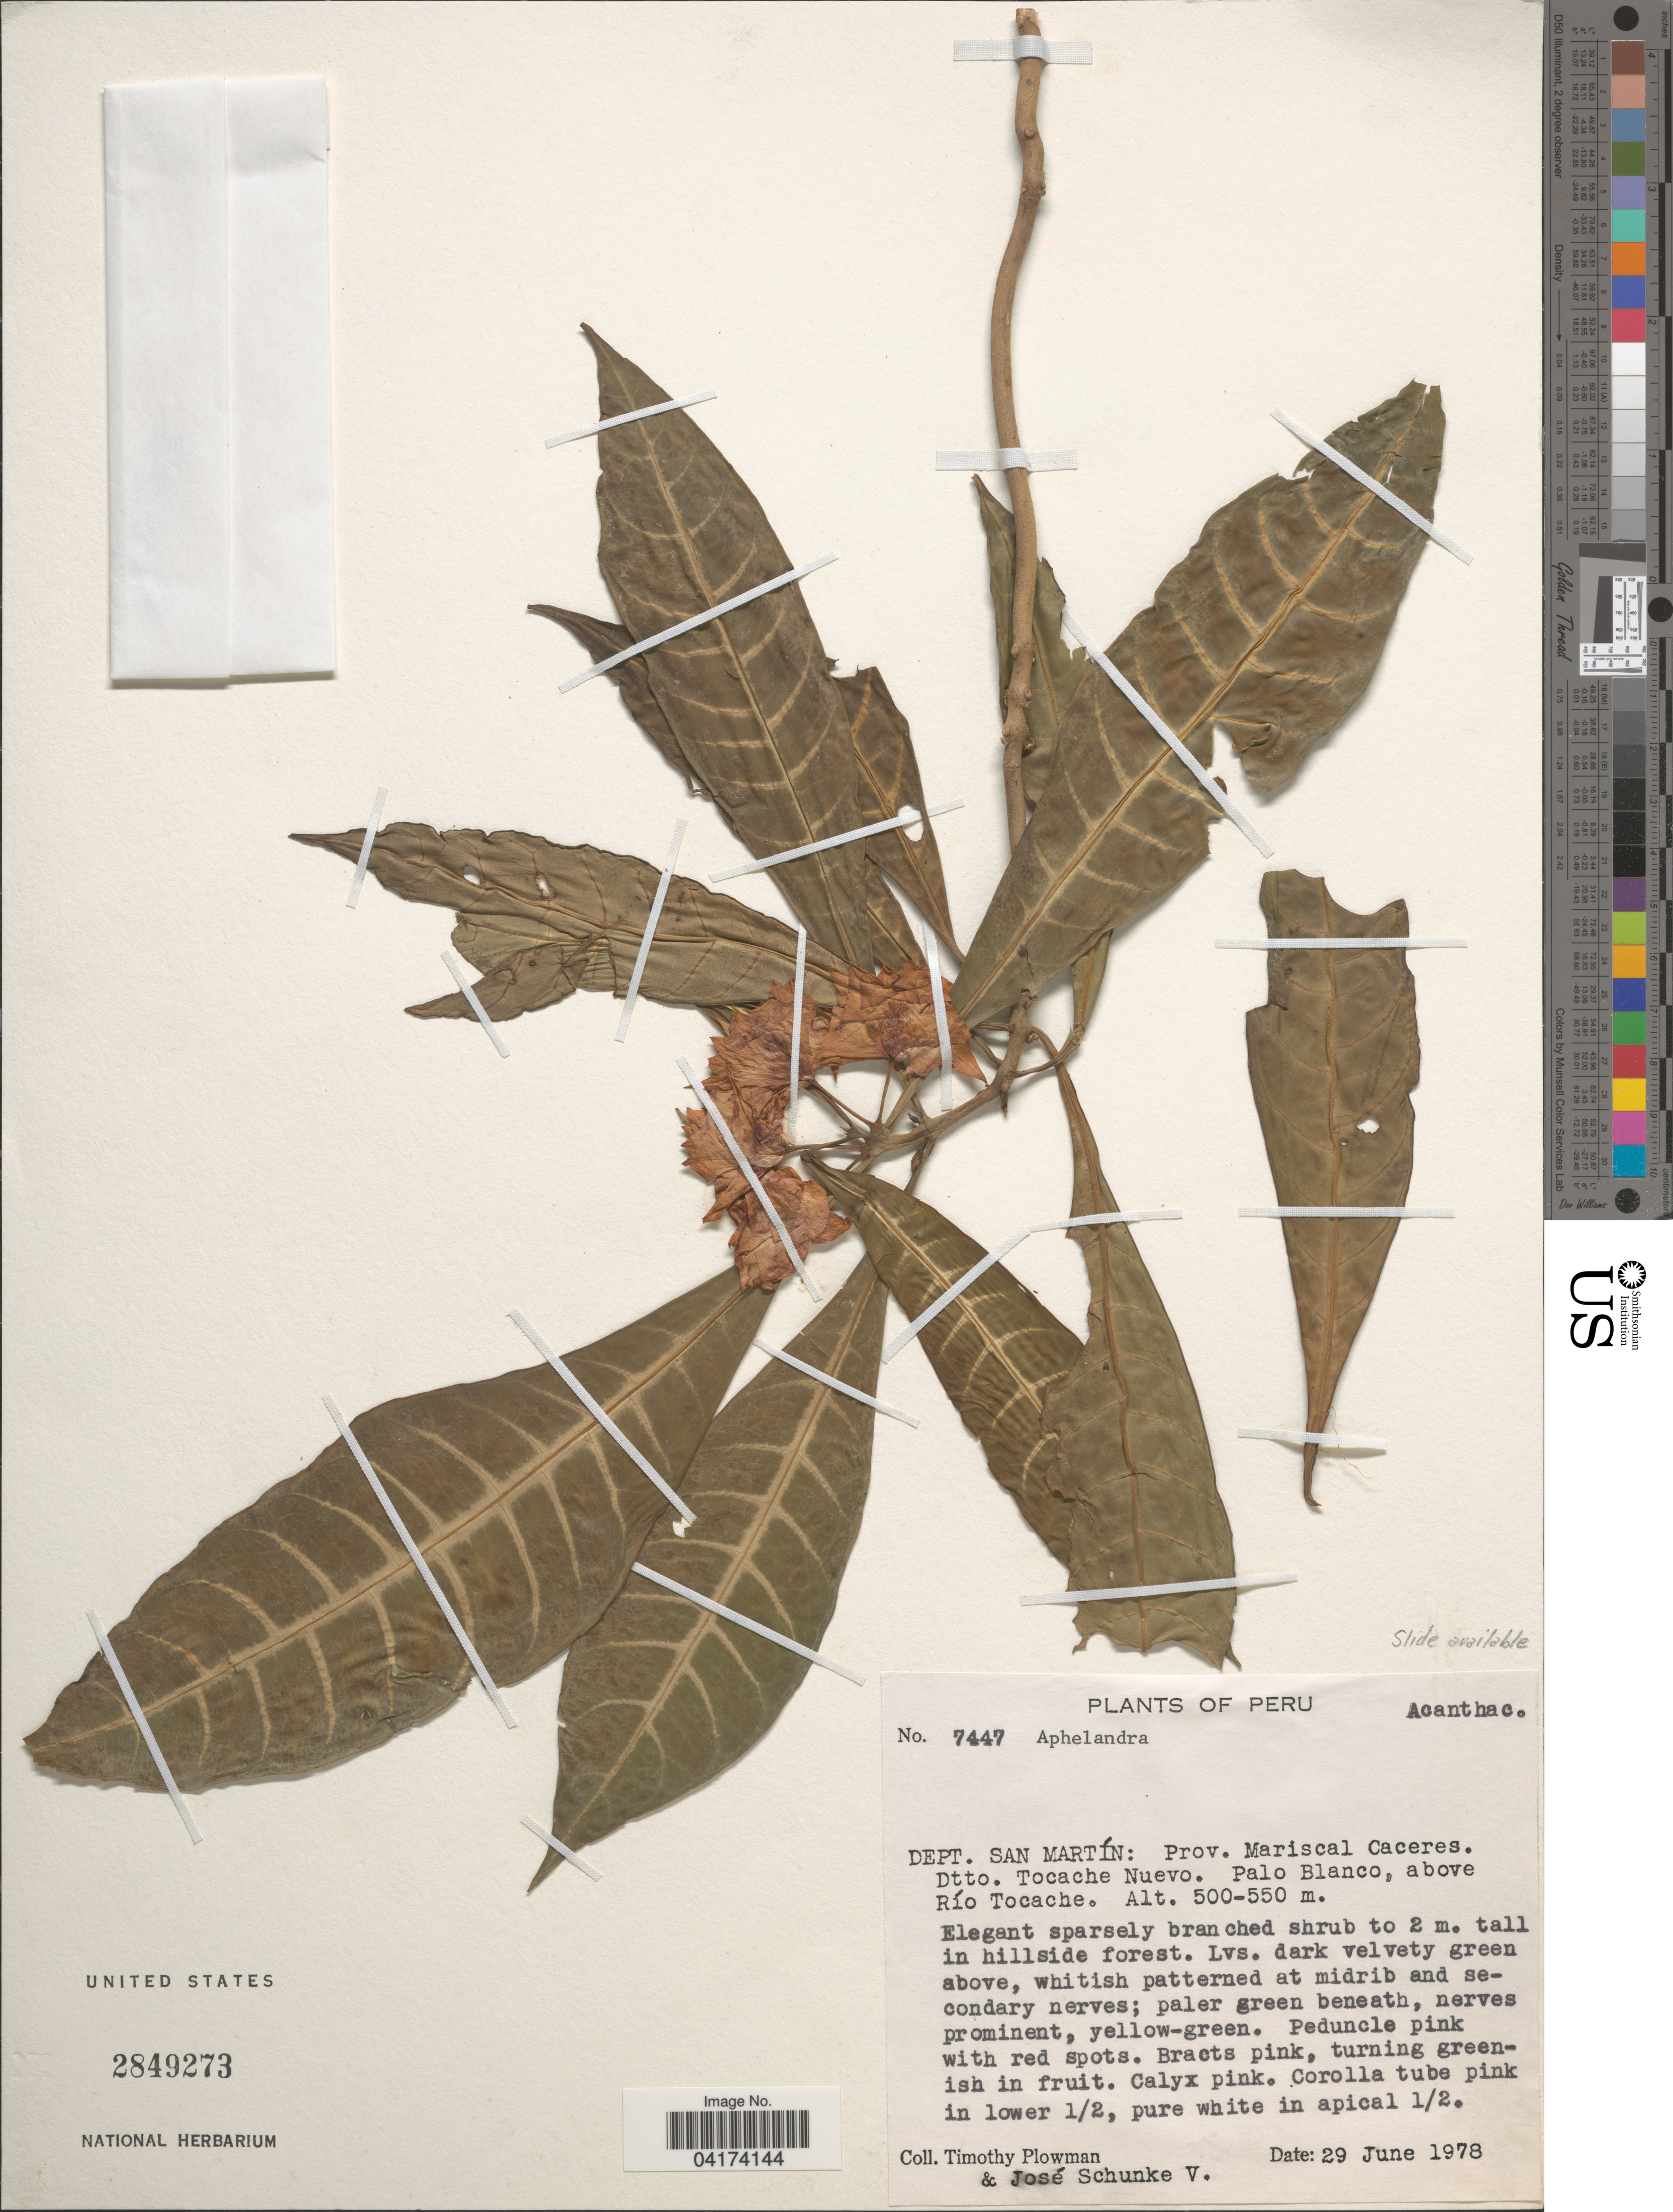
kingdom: Plantae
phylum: Tracheophyta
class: Magnoliopsida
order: Lamiales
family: Acanthaceae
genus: Aphelandra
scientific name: Aphelandra sp.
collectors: T. Plowman & J. Schunke Vigo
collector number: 7447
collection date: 1978-06-29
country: Peru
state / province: San Martin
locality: Dept. San Martín: Prov. Mariscal Caceres. Dtto. Tocache Nuevo. Palo Blanco, above Río Tocache.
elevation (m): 500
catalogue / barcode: US 2849273